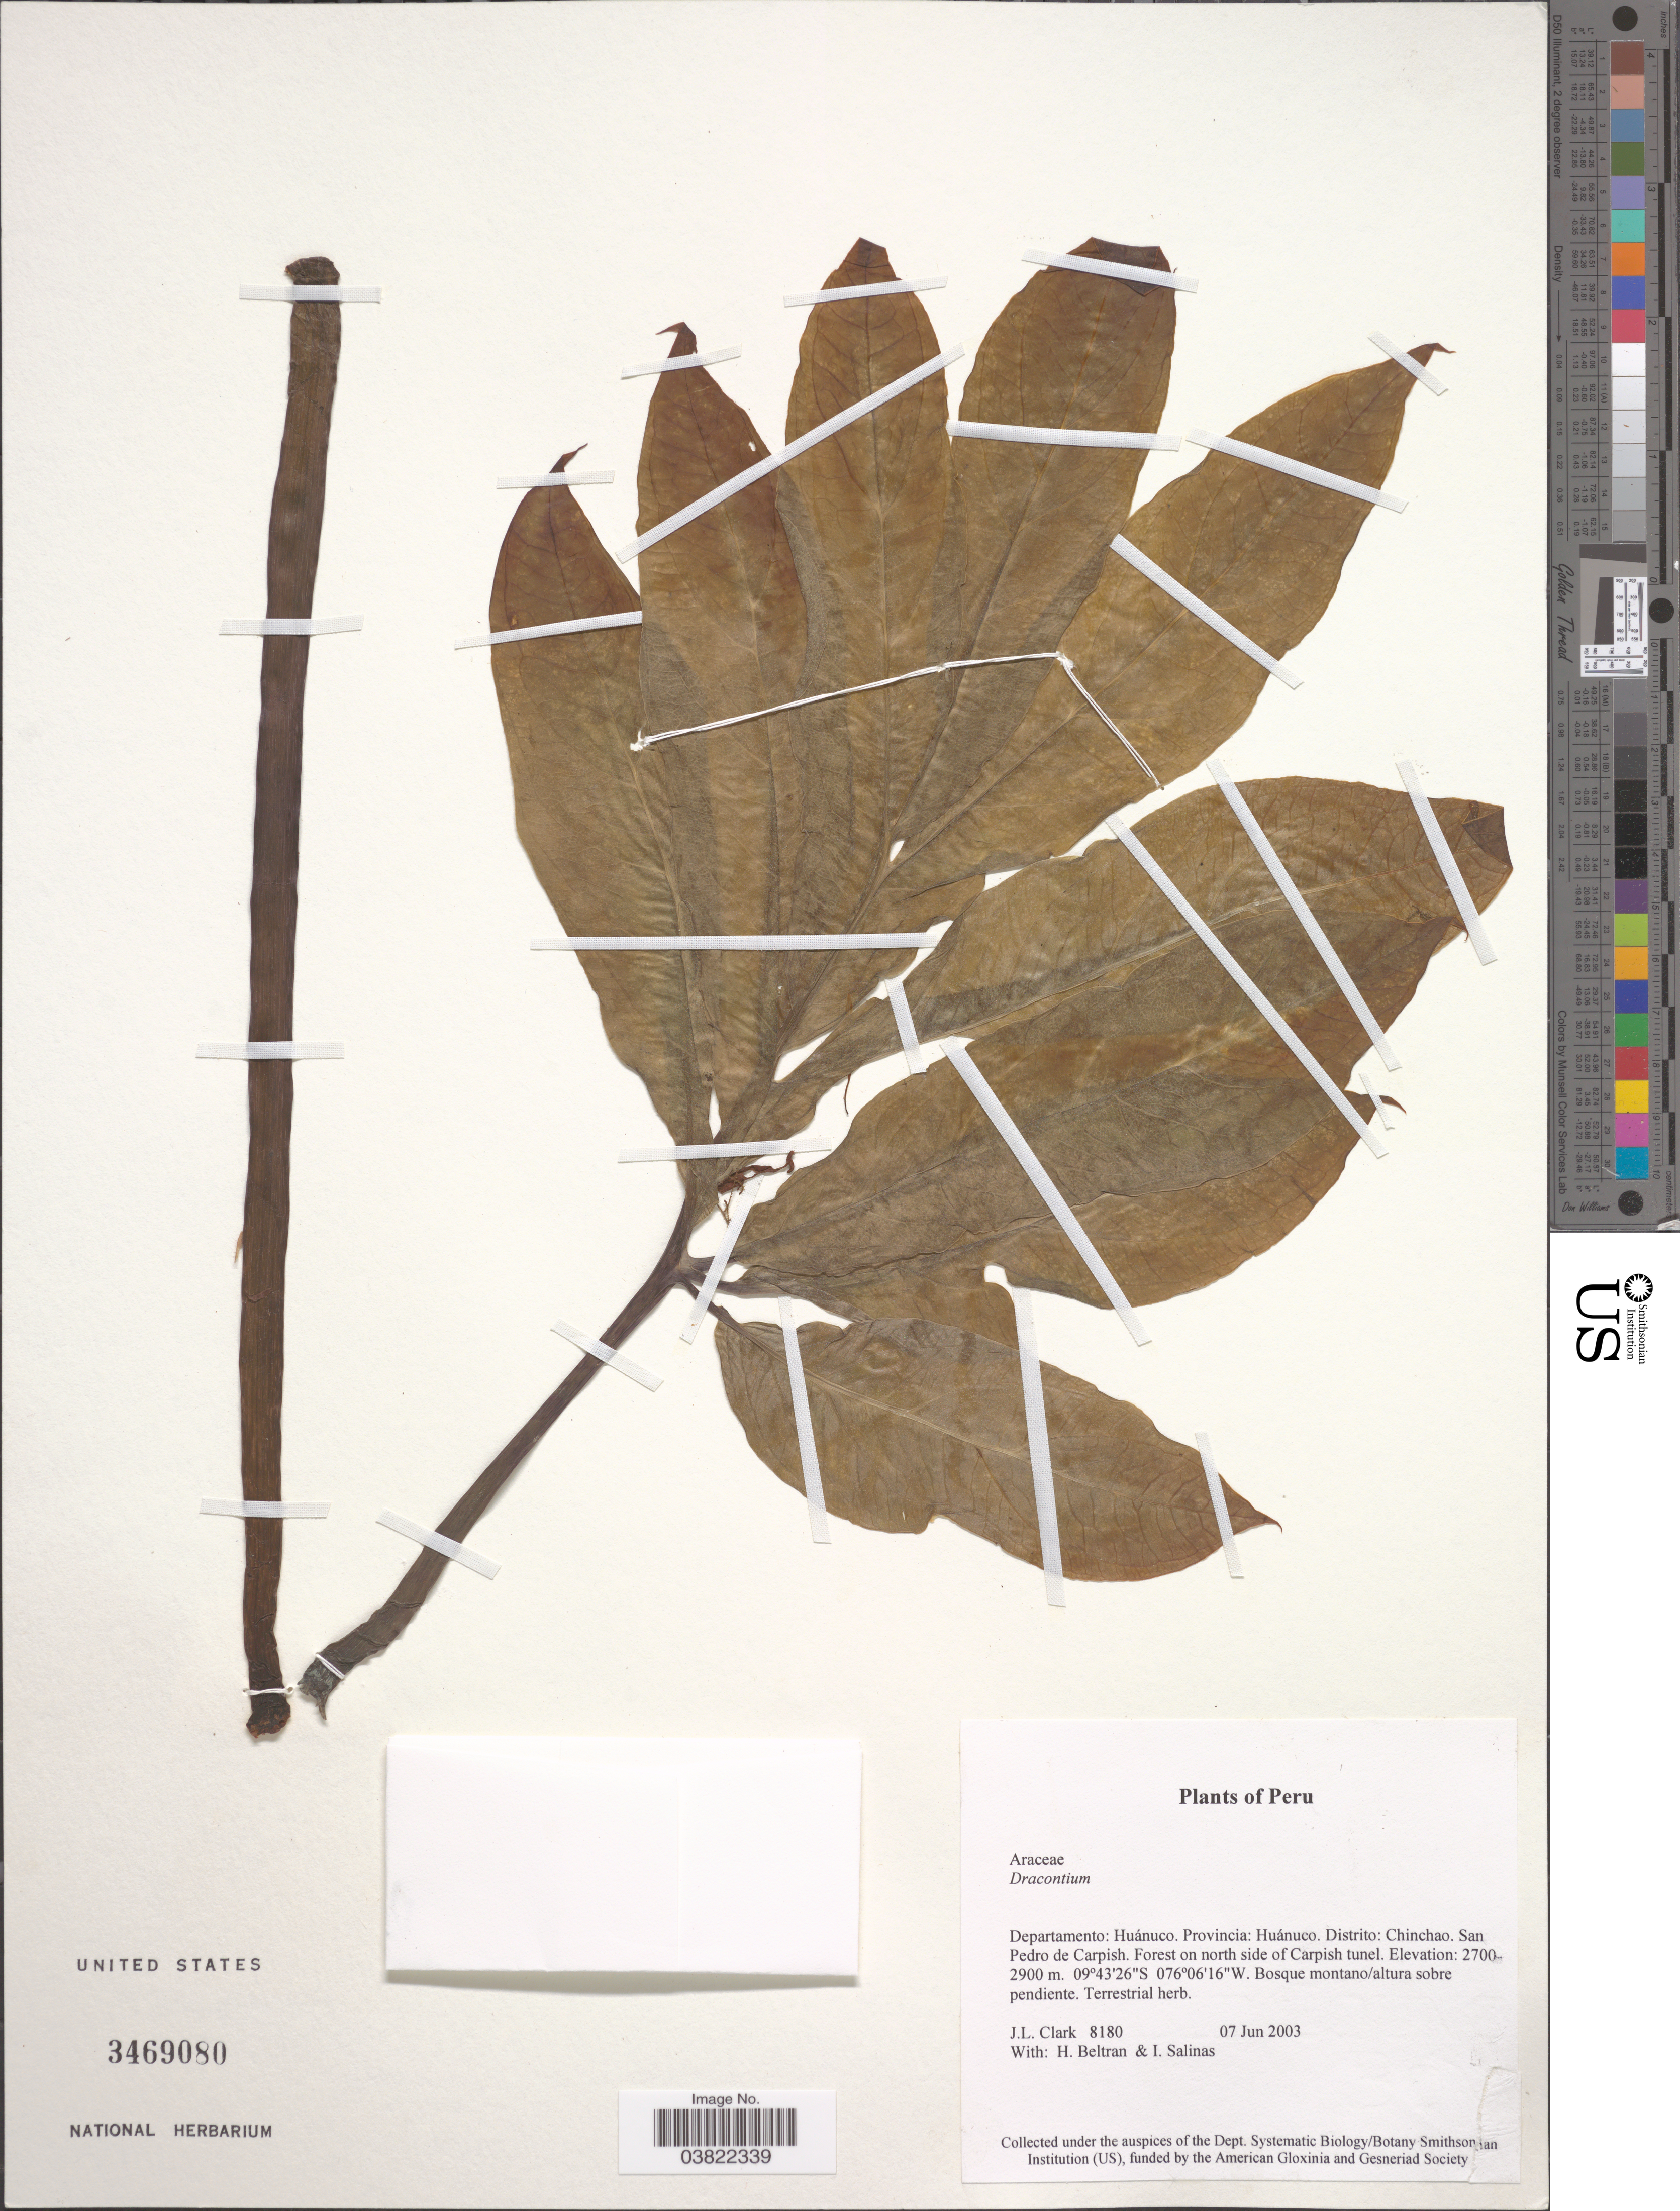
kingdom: Plantae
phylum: Tracheophyta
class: Liliopsida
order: Alismatales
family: Araceae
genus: Dracontium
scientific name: Dracontium sp.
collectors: J. L. Clark, H. Beltran & I. Salinas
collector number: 8180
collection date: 2003-06-07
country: Peru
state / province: Huánuco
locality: Departamento: Huánuco. Distrito: Chinchao. San Pedro de Carpish. Forest on north side of Carpish tunel.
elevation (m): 2700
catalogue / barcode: US 3469080